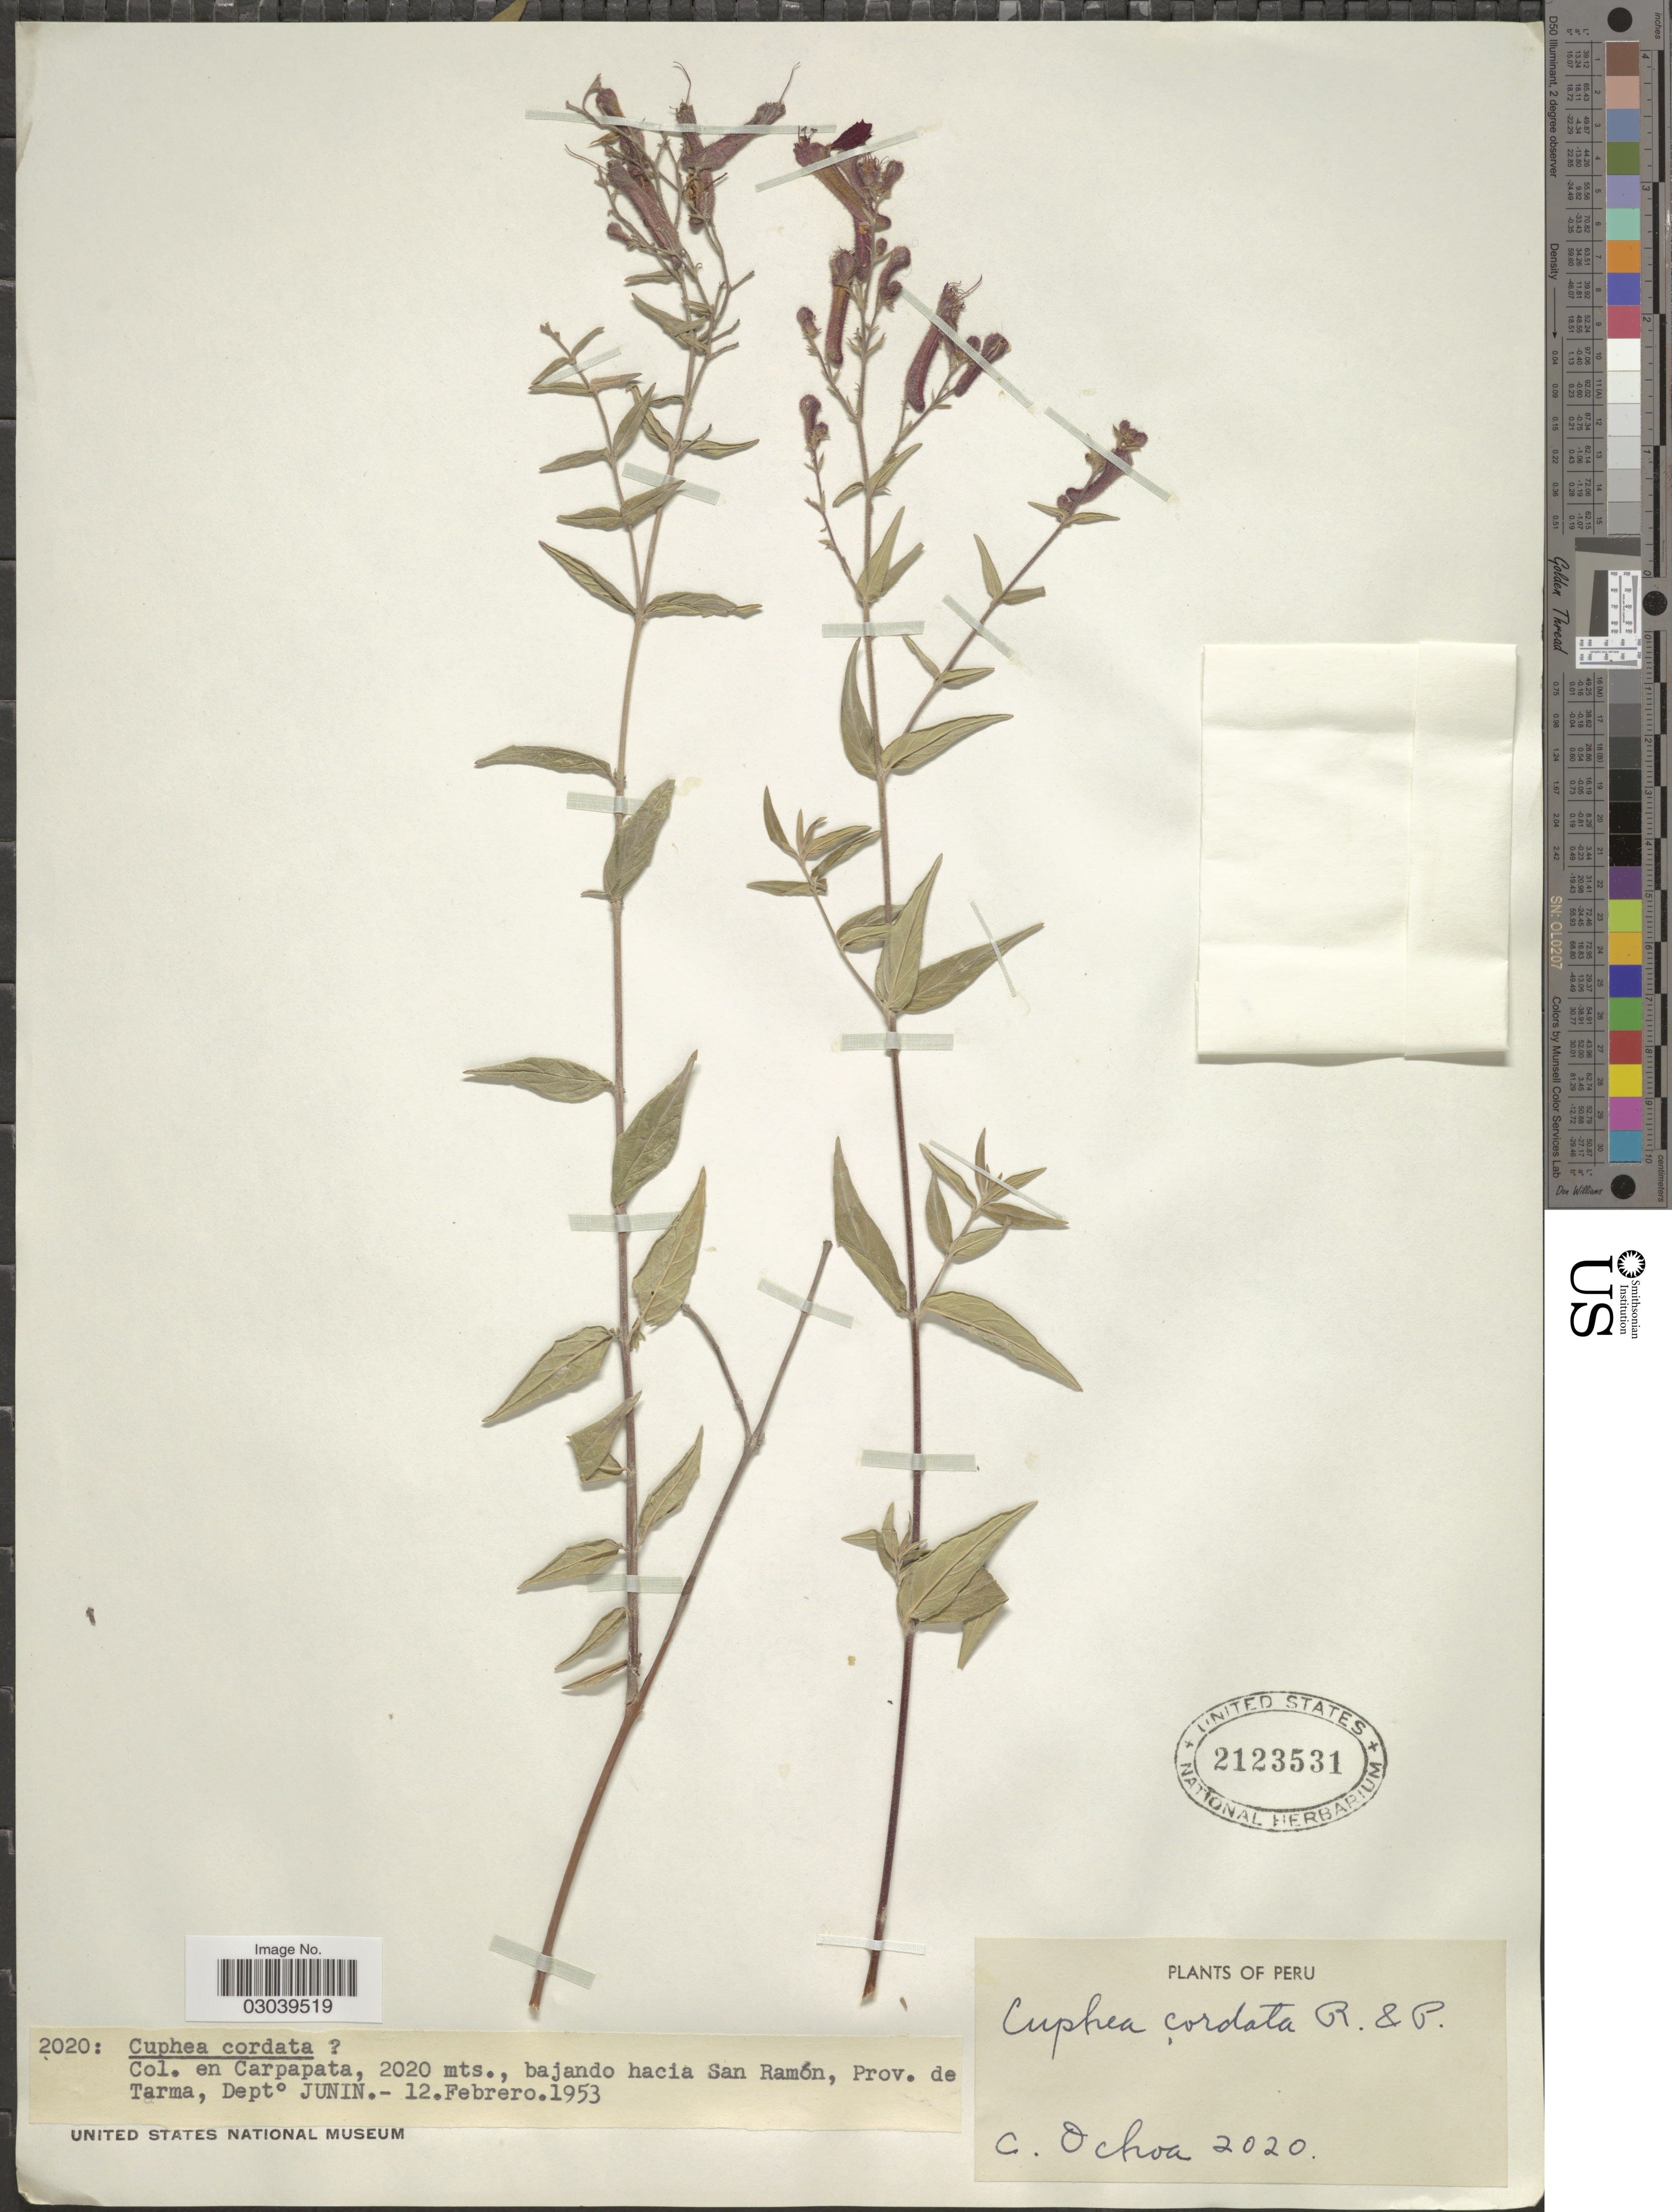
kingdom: Plantae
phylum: Tracheophyta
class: Magnoliopsida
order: Myrtales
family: Lythraceae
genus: Cuphea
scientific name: Cuphea cordata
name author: Ruiz & Pav.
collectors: C. Ochoa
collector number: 2020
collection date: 1953-02-12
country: Peru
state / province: Junín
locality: En Carpapata, bajando hacia San Ramón, Prov. de Tarma, Depto Junin.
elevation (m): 2020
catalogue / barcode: US 2123531